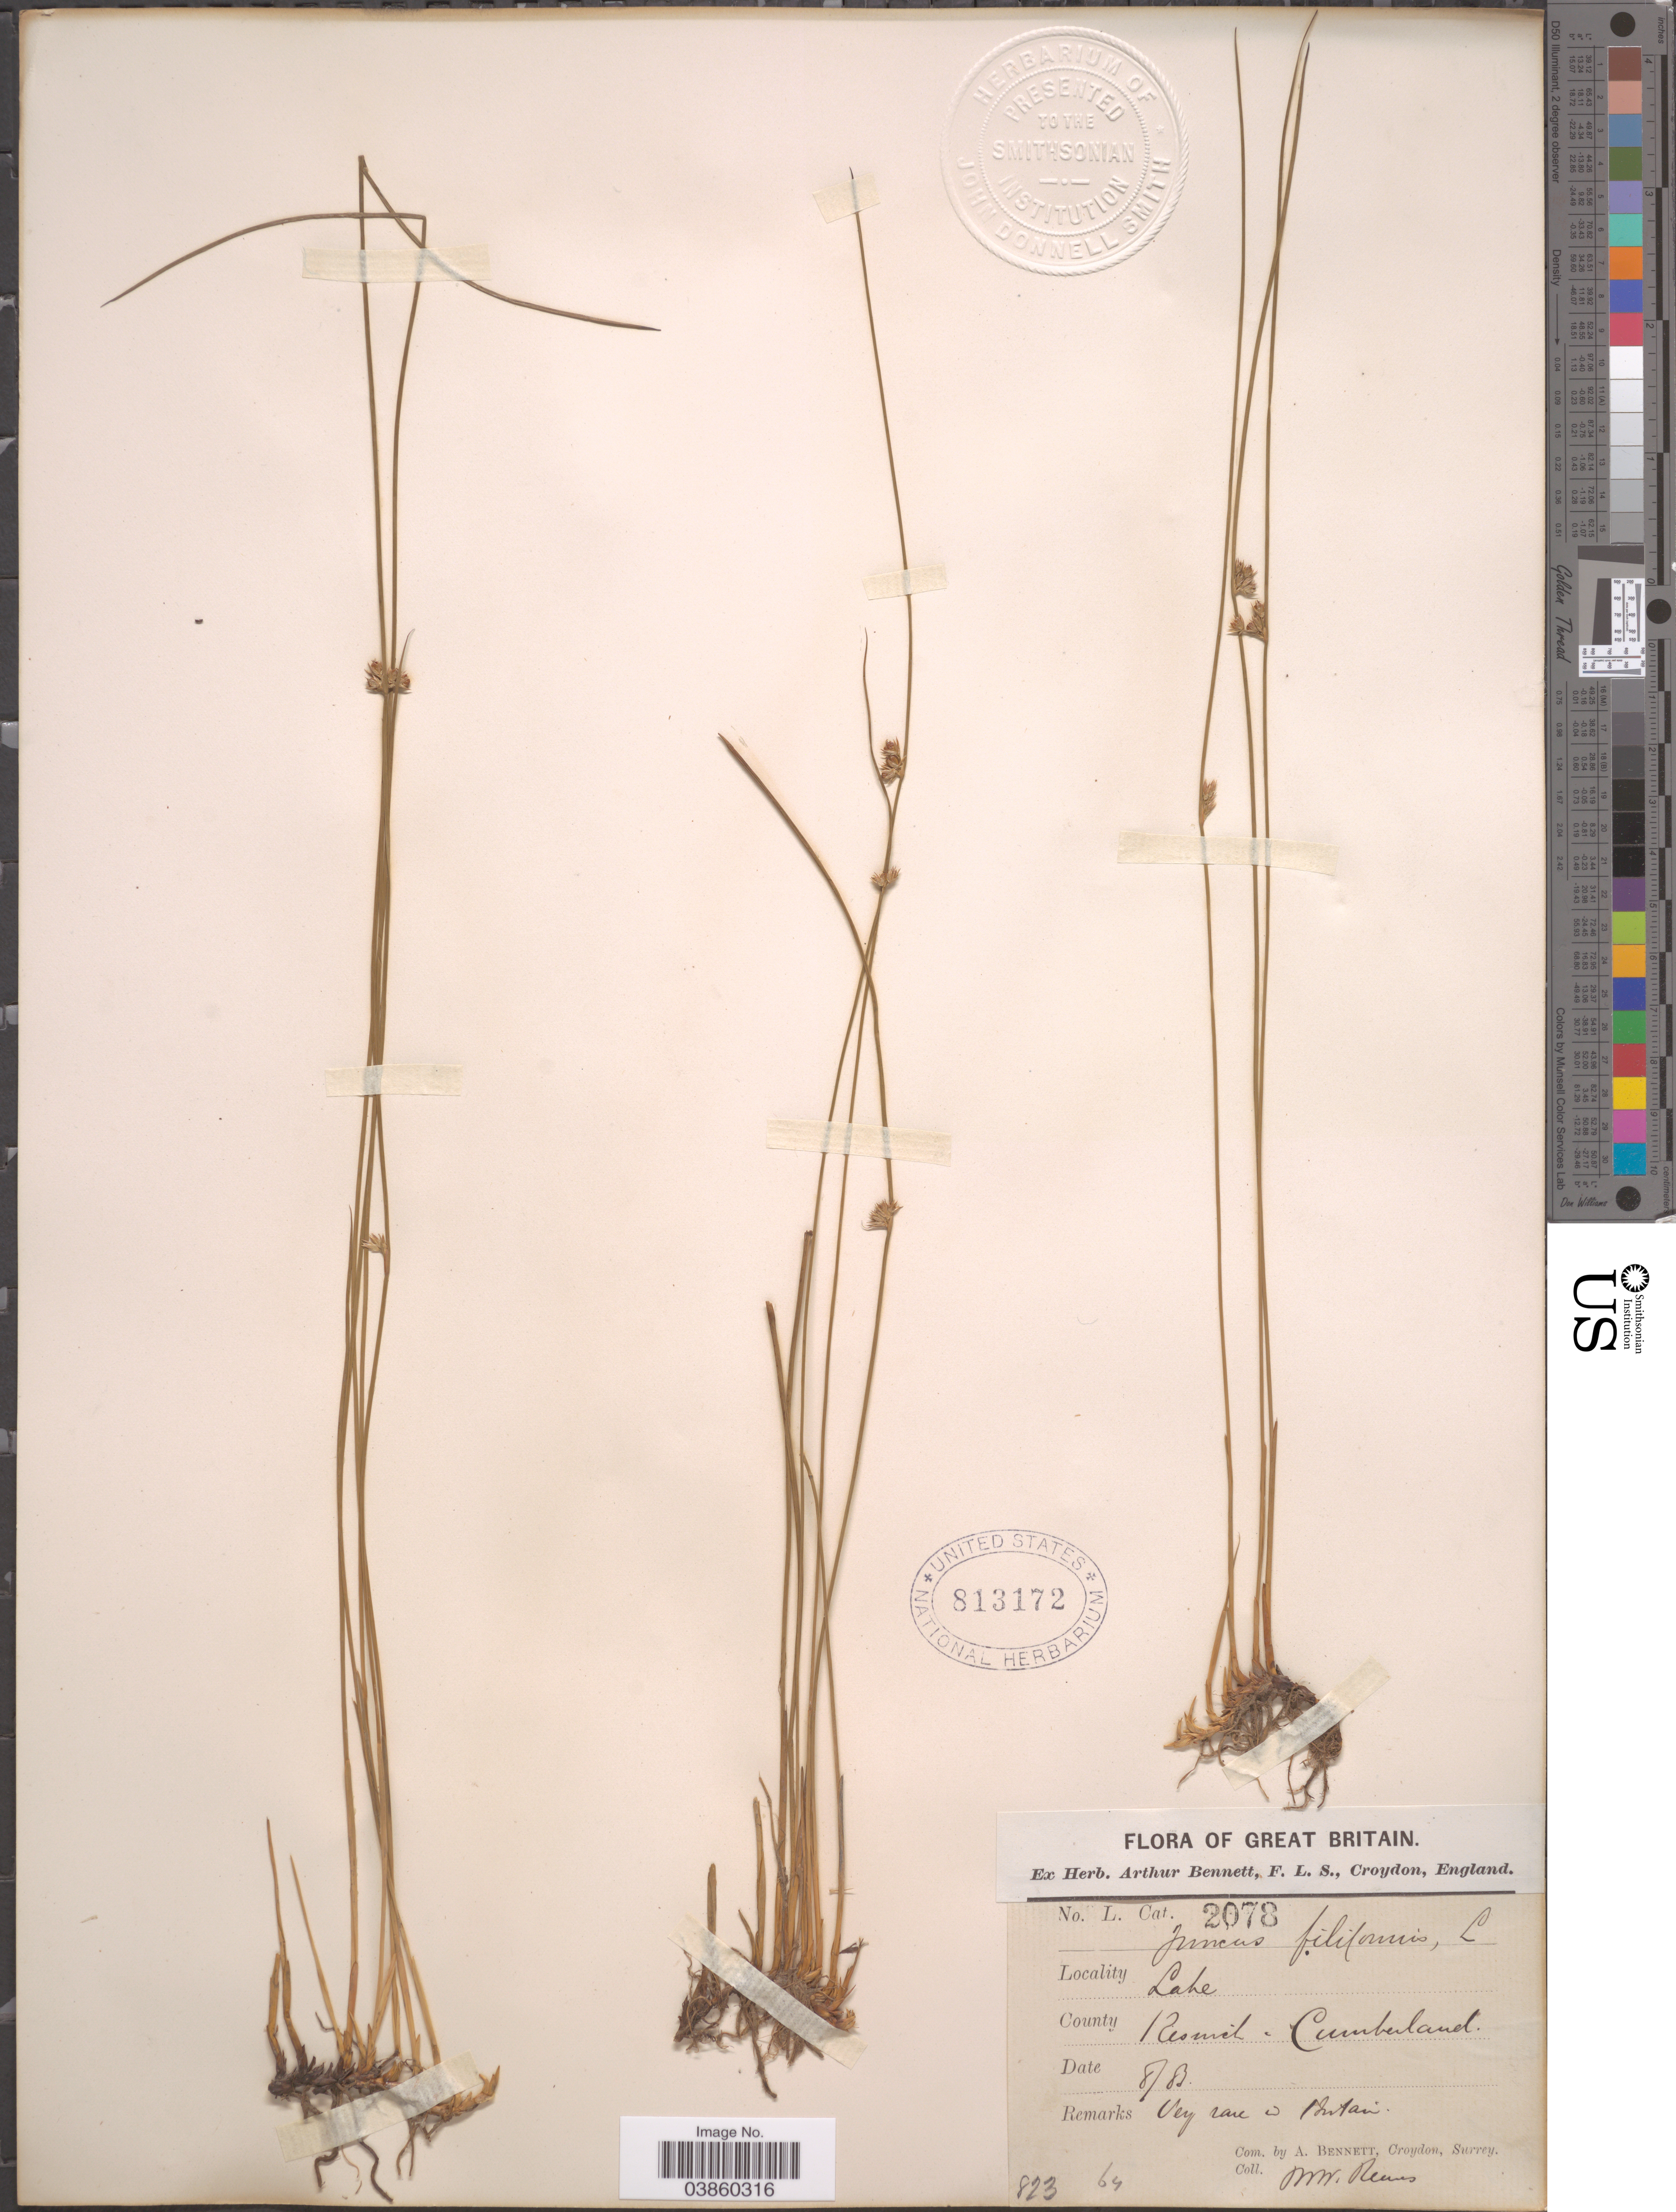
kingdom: Plantae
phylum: Tracheophyta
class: Liliopsida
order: Poales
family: Juncaceae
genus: Juncus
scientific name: Juncus filiformis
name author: L.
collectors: W. Reeves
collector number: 2078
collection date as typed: Transcribed d/m/y: /8/83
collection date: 1883-08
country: United Kingdom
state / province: England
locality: Lake. Renwick. Cumberland.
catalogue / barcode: US 813172